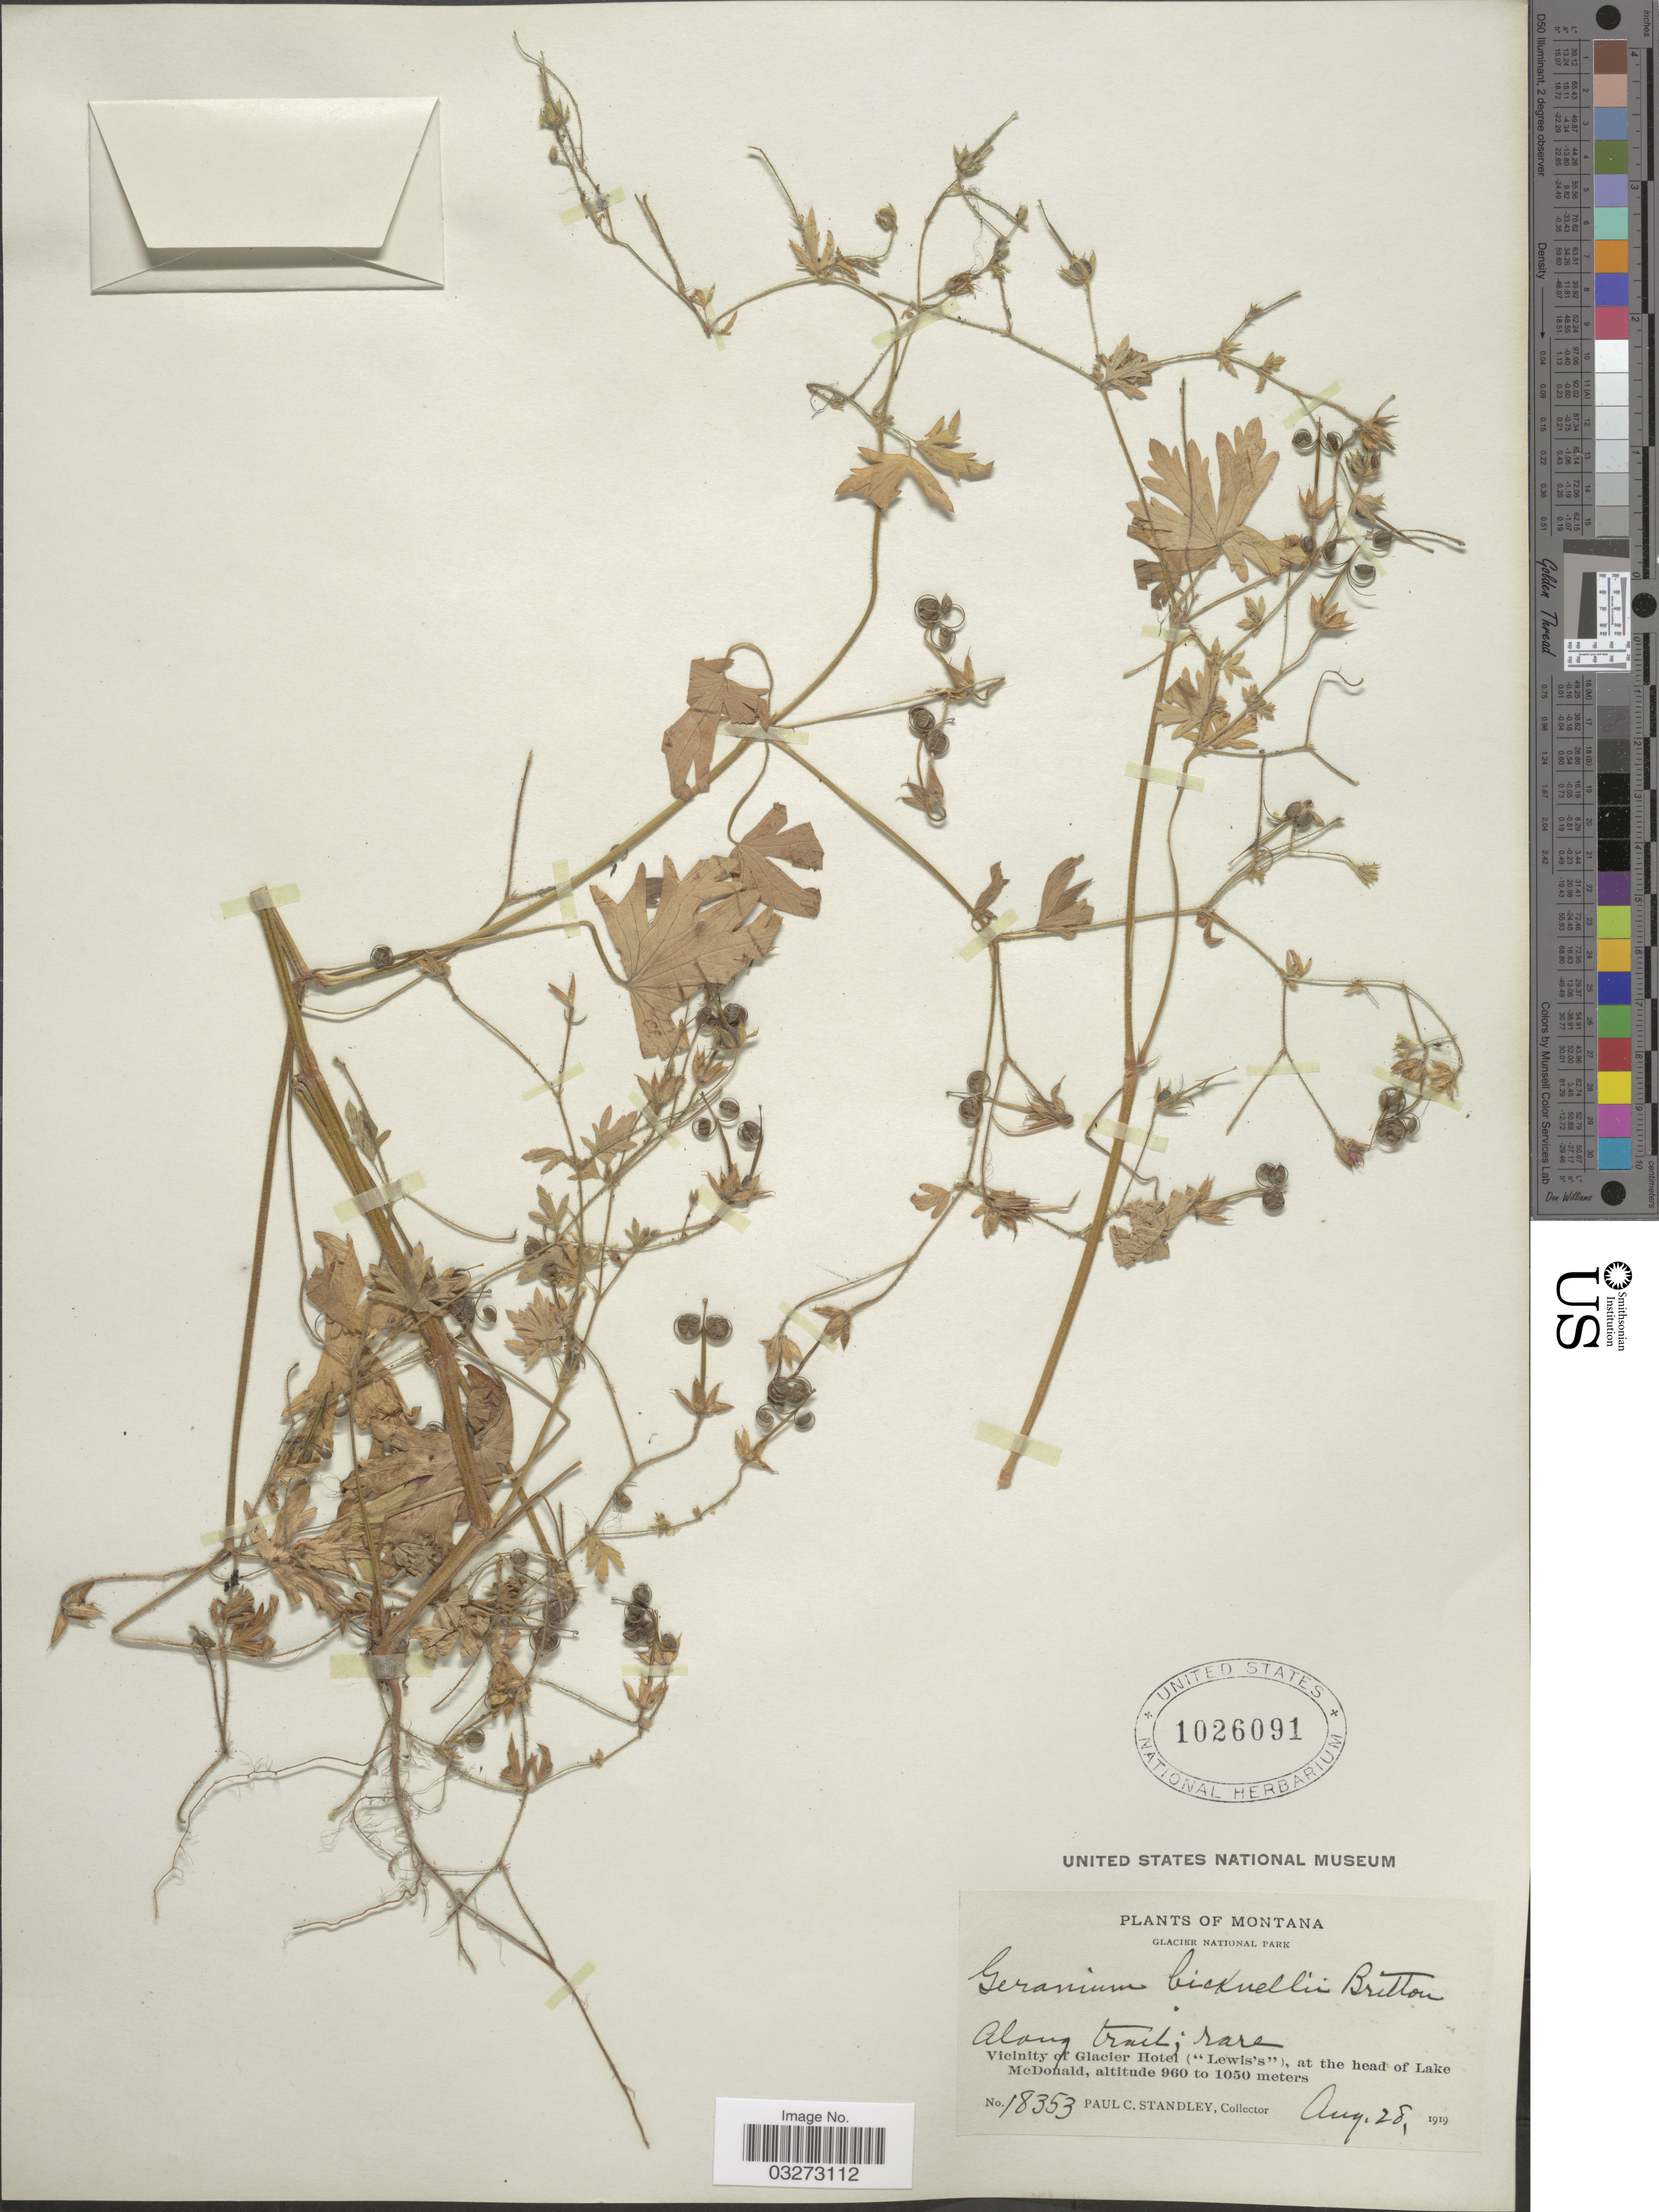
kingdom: Plantae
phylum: Tracheophyta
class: Magnoliopsida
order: Geraniales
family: Geraniaceae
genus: Geranium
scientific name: Geranium bicknellii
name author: Britton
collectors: P. C. Standley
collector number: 18353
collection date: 1919-08-28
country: United States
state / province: Montana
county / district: Flathead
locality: Glacier National Park, Vicinity of Glacier Hotel ("Lewis's"), at the head of Lake McDonald.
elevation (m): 960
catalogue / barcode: US 1026091